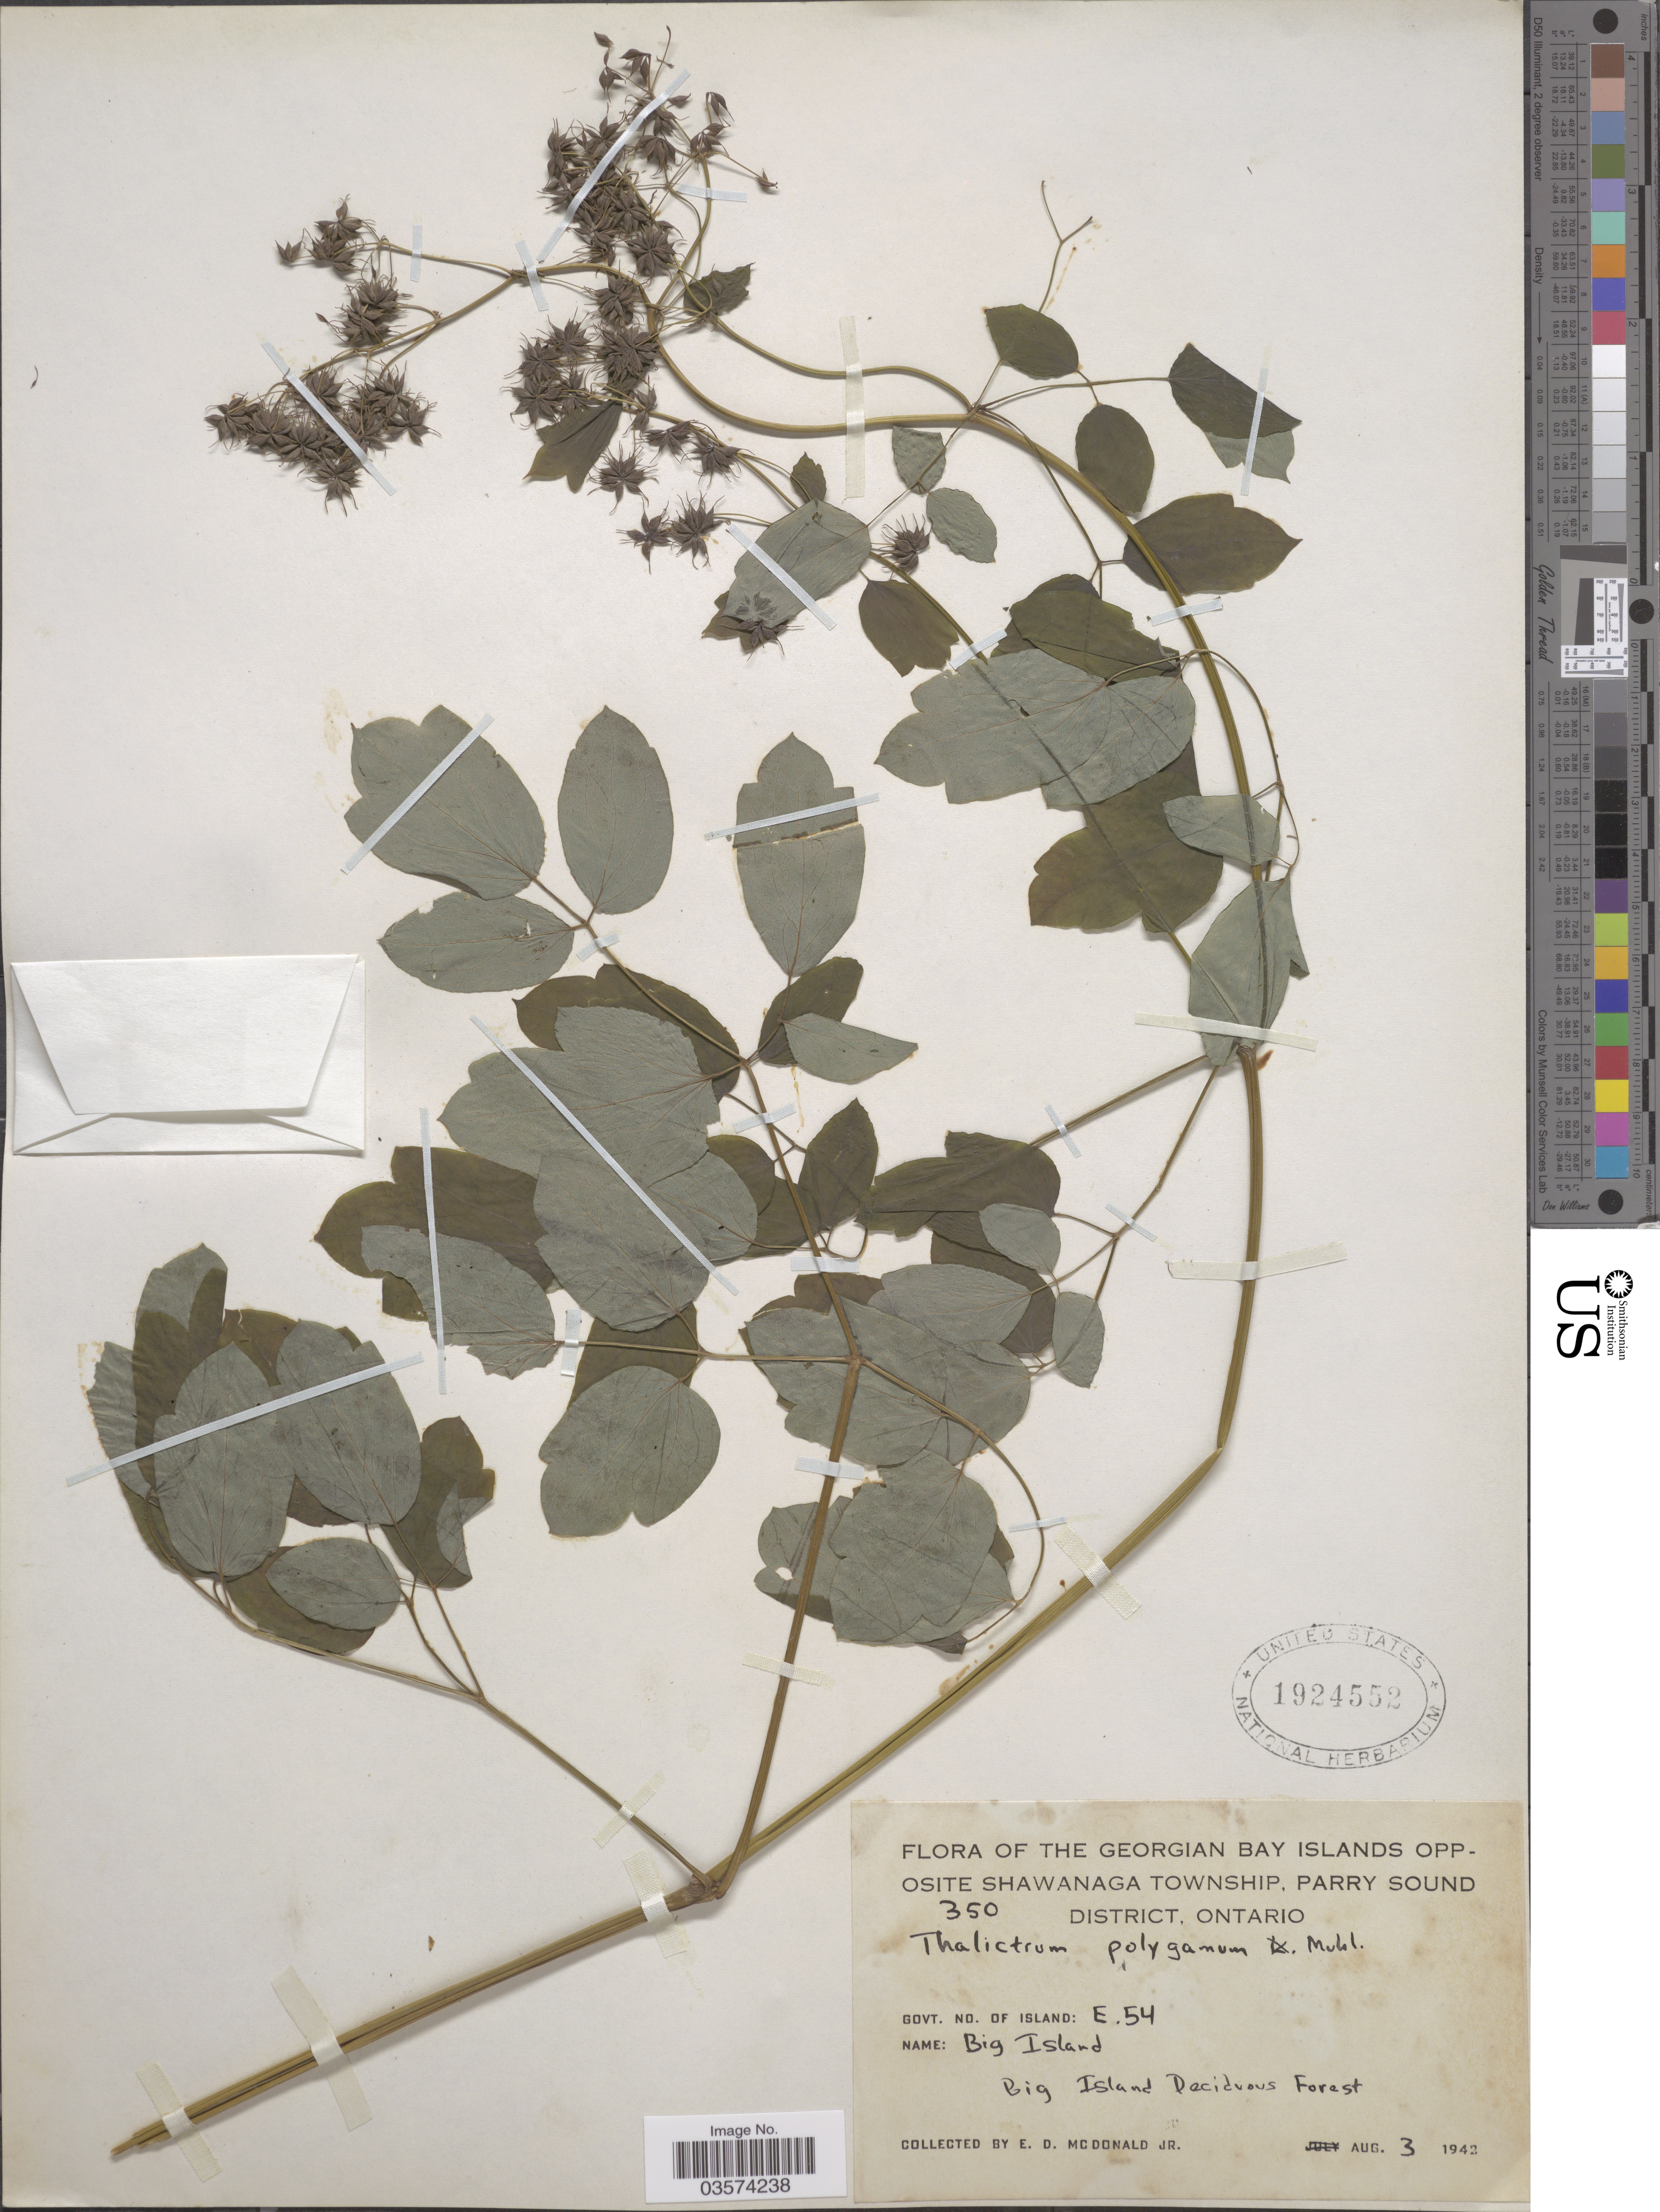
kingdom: Plantae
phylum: Tracheophyta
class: Magnoliopsida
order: Ranunculales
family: Ranunculaceae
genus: Thalictrum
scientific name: Thalictrum pubescens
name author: Pursh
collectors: E. D. McDonald Jr.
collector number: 350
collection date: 1942-08-03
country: Canada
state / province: Ontario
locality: The Georgian Bay Islands opposite Shawanaga Township, Parry Sound District. Govt. No. of Island: E.54. Name: Big Island. Big Island Deciduous Forest.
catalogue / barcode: US 1924552